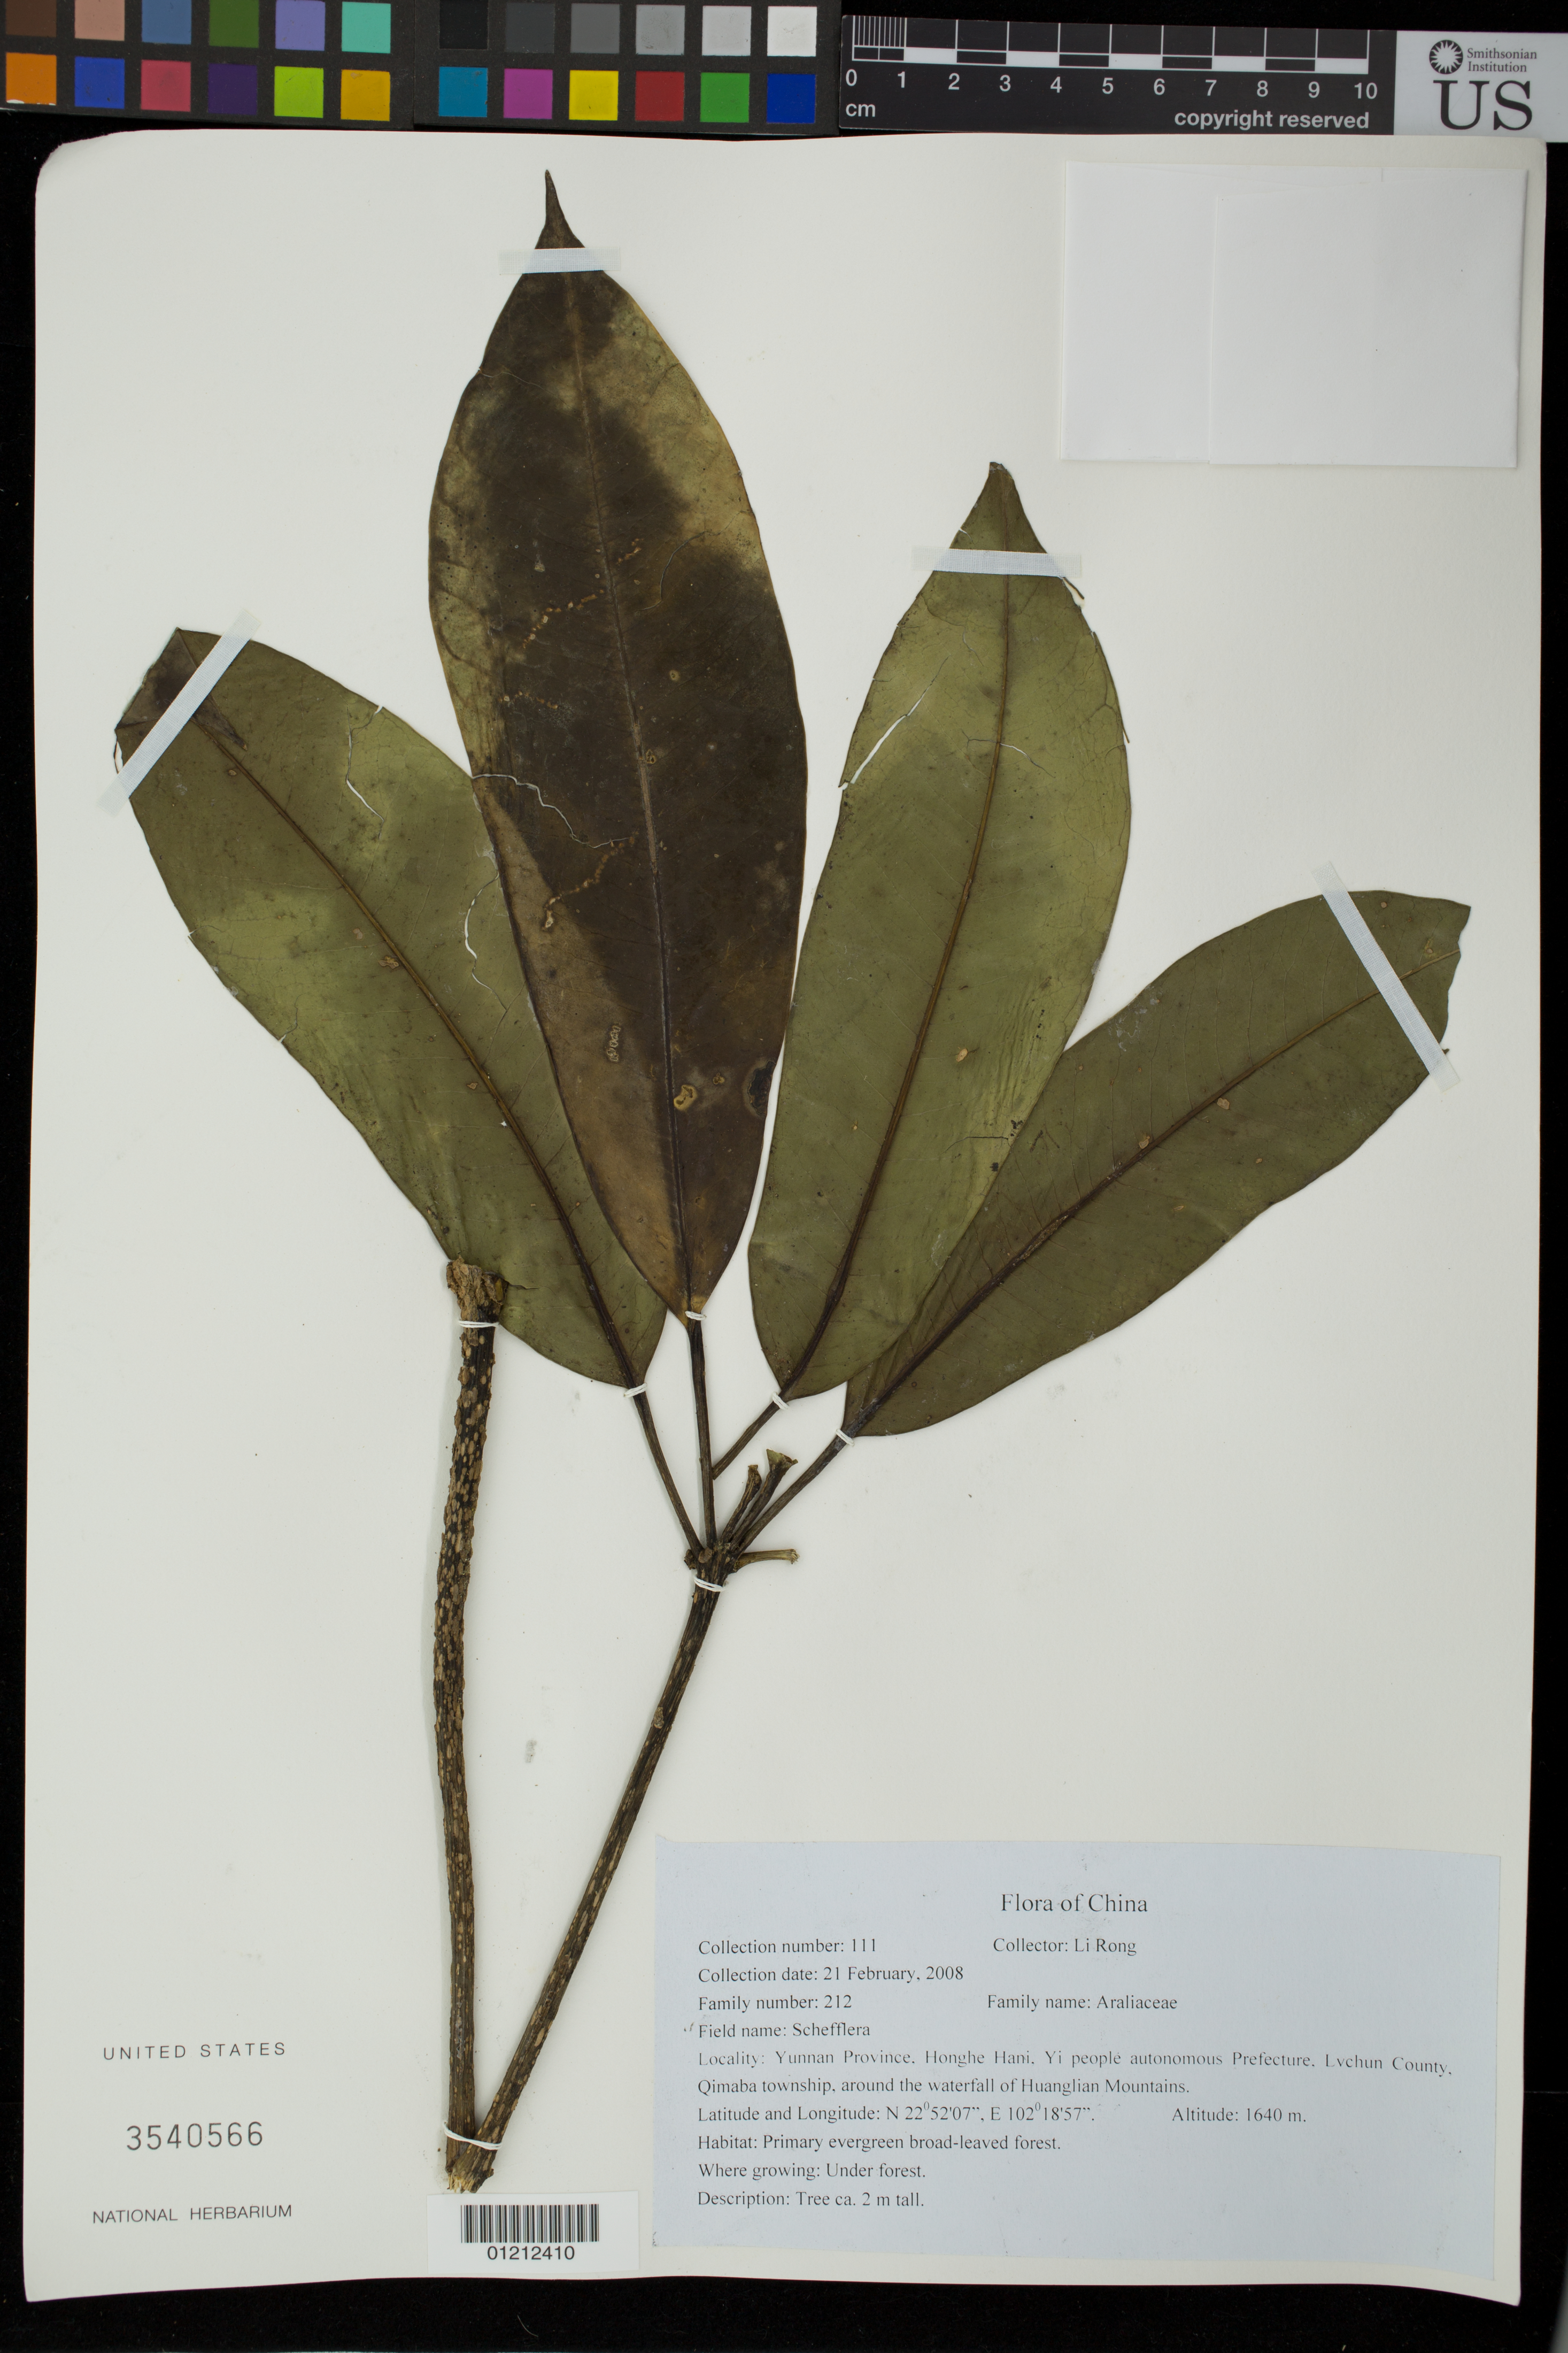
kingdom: Plantae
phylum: Tracheophyta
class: Magnoliopsida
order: Apiales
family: Araliaceae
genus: Schefflera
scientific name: Schefflera sp.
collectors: R. Li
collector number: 111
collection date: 2008-02-21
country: China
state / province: Yunnan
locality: Honghe Hani, Yi people autonomous Prefecture, Lychun County, Qimaba township, around the waterfall of Huanglian Mountains.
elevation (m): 1640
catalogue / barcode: US 3540566